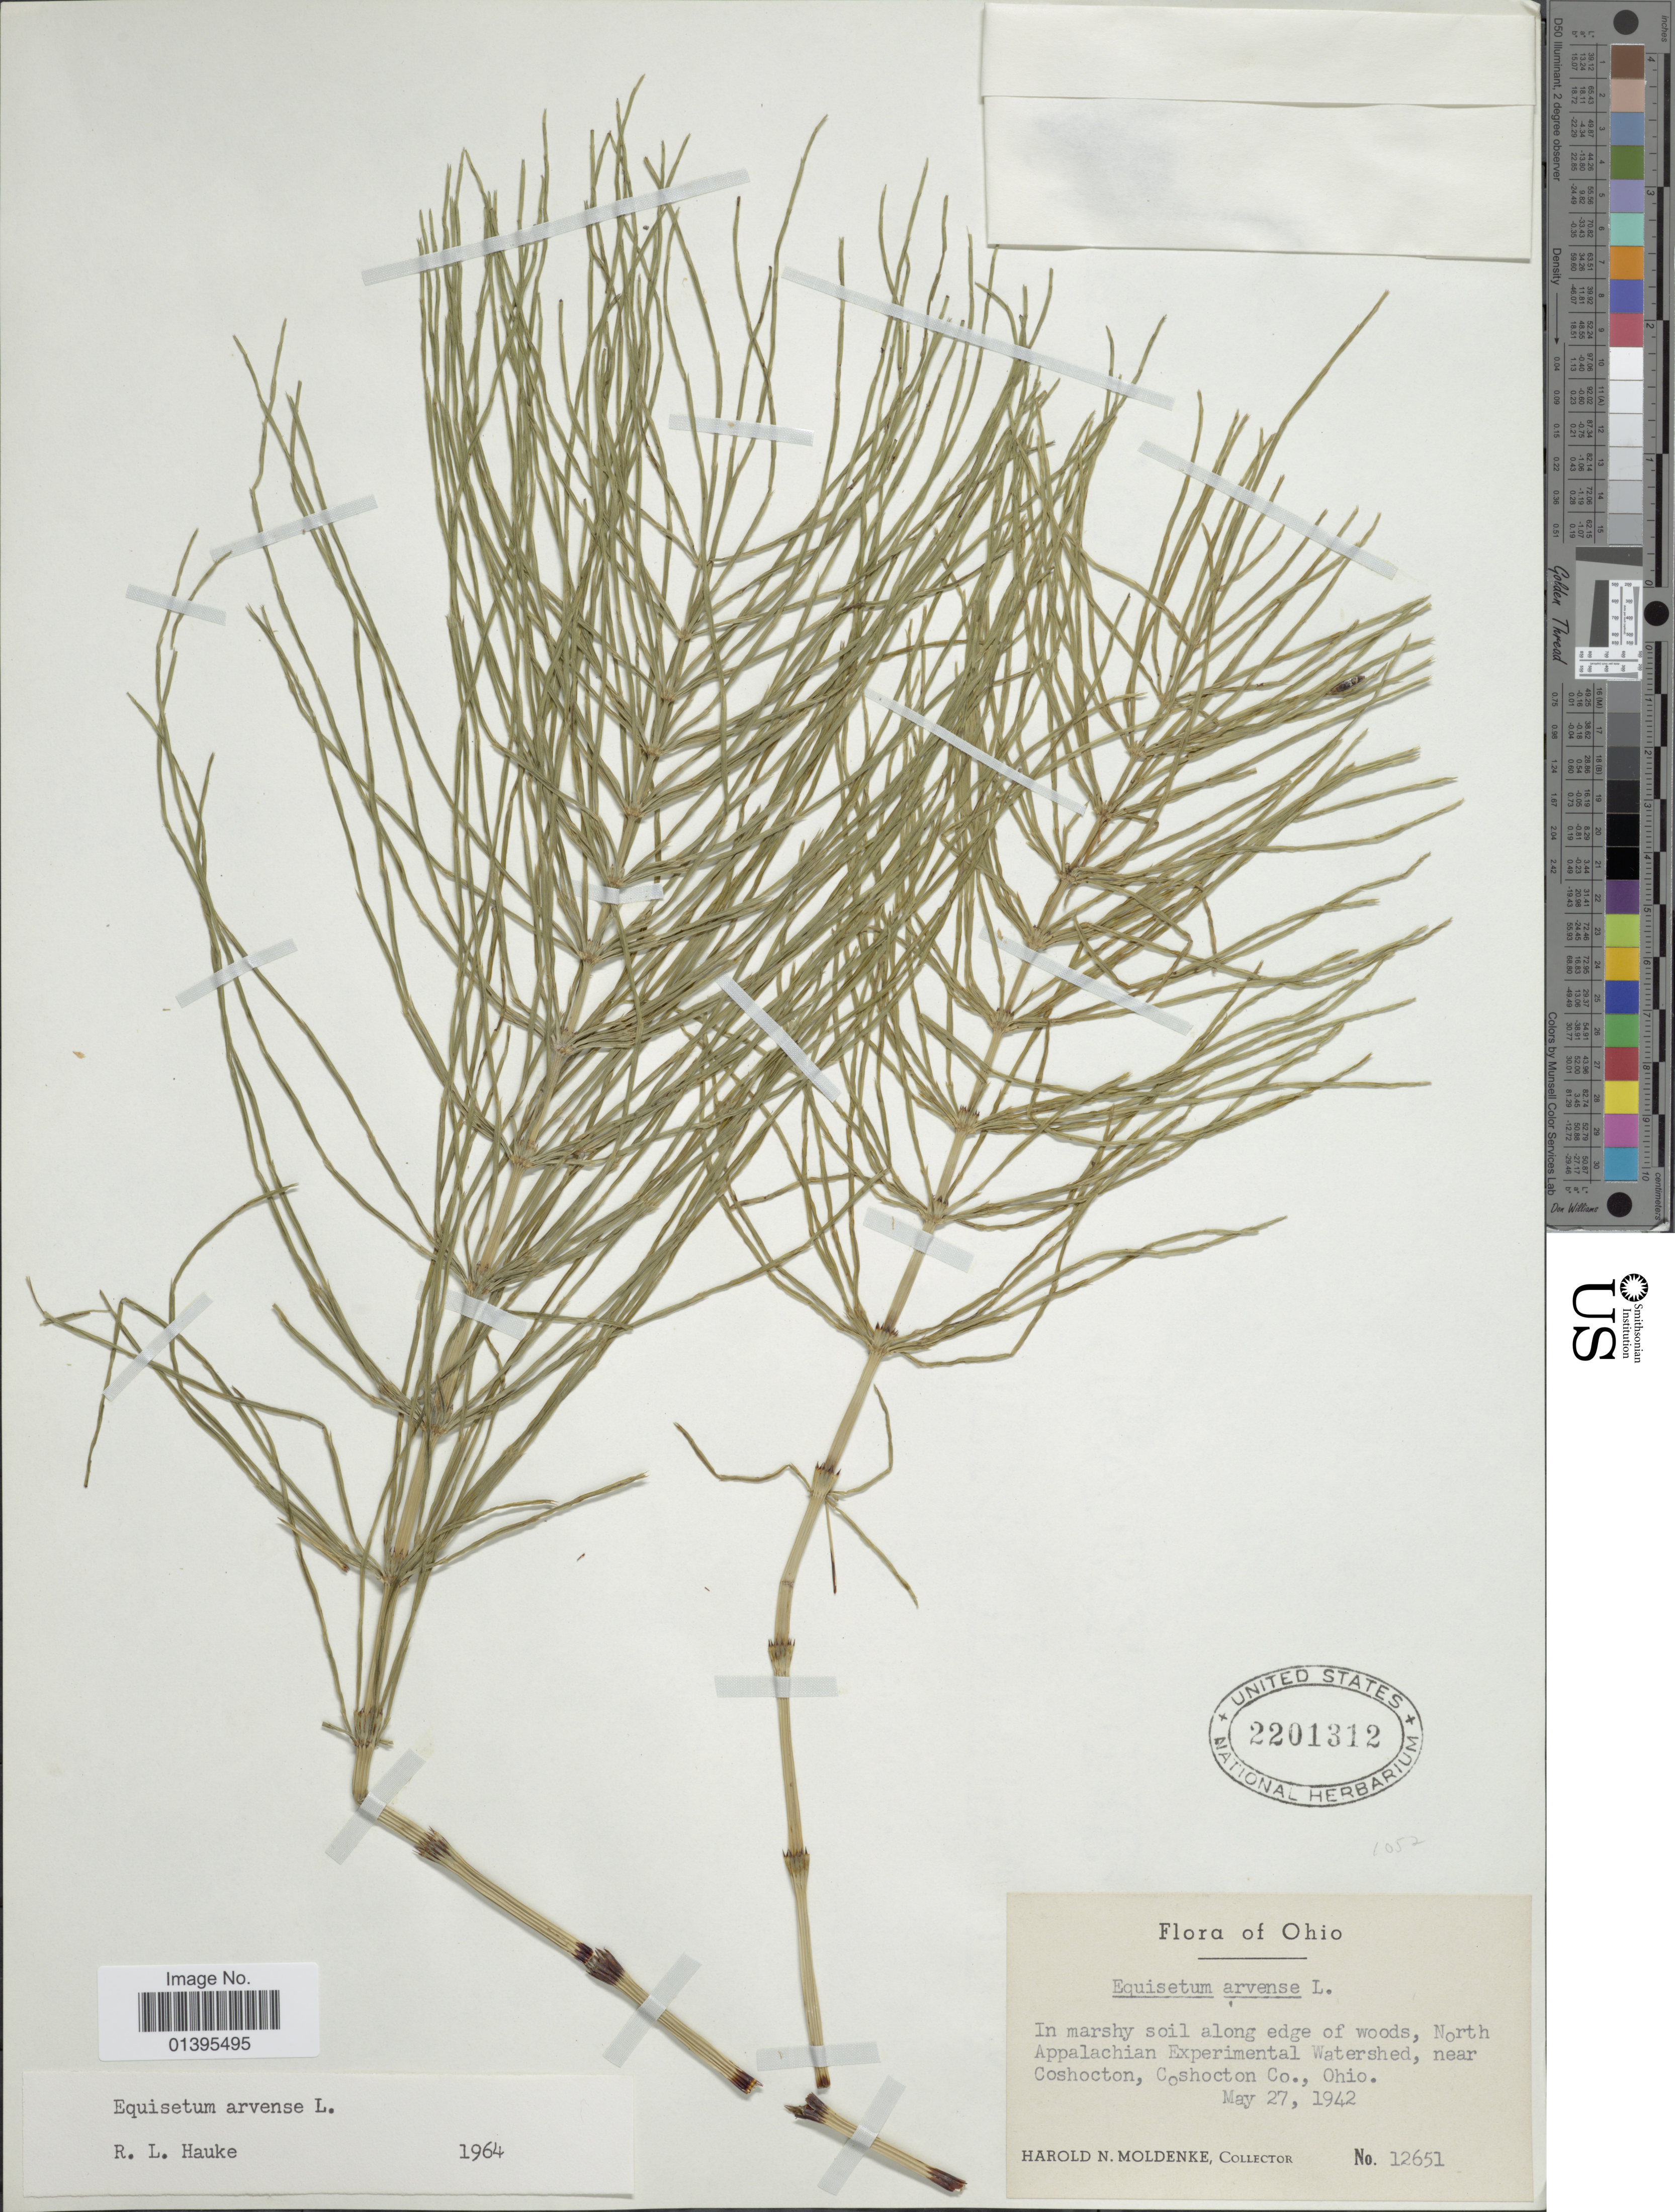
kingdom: Plantae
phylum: Tracheophyta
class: Polypodiopsida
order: Equisetales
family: Equisetaceae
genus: Equisetum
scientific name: Equisetum arvense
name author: L.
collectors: H. N. Moldenke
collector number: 12651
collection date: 1942-05-27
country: United States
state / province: Ohio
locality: North Appalachian Experimental Watershed, near Coshocton, Coshocton Co.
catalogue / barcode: US 2201312